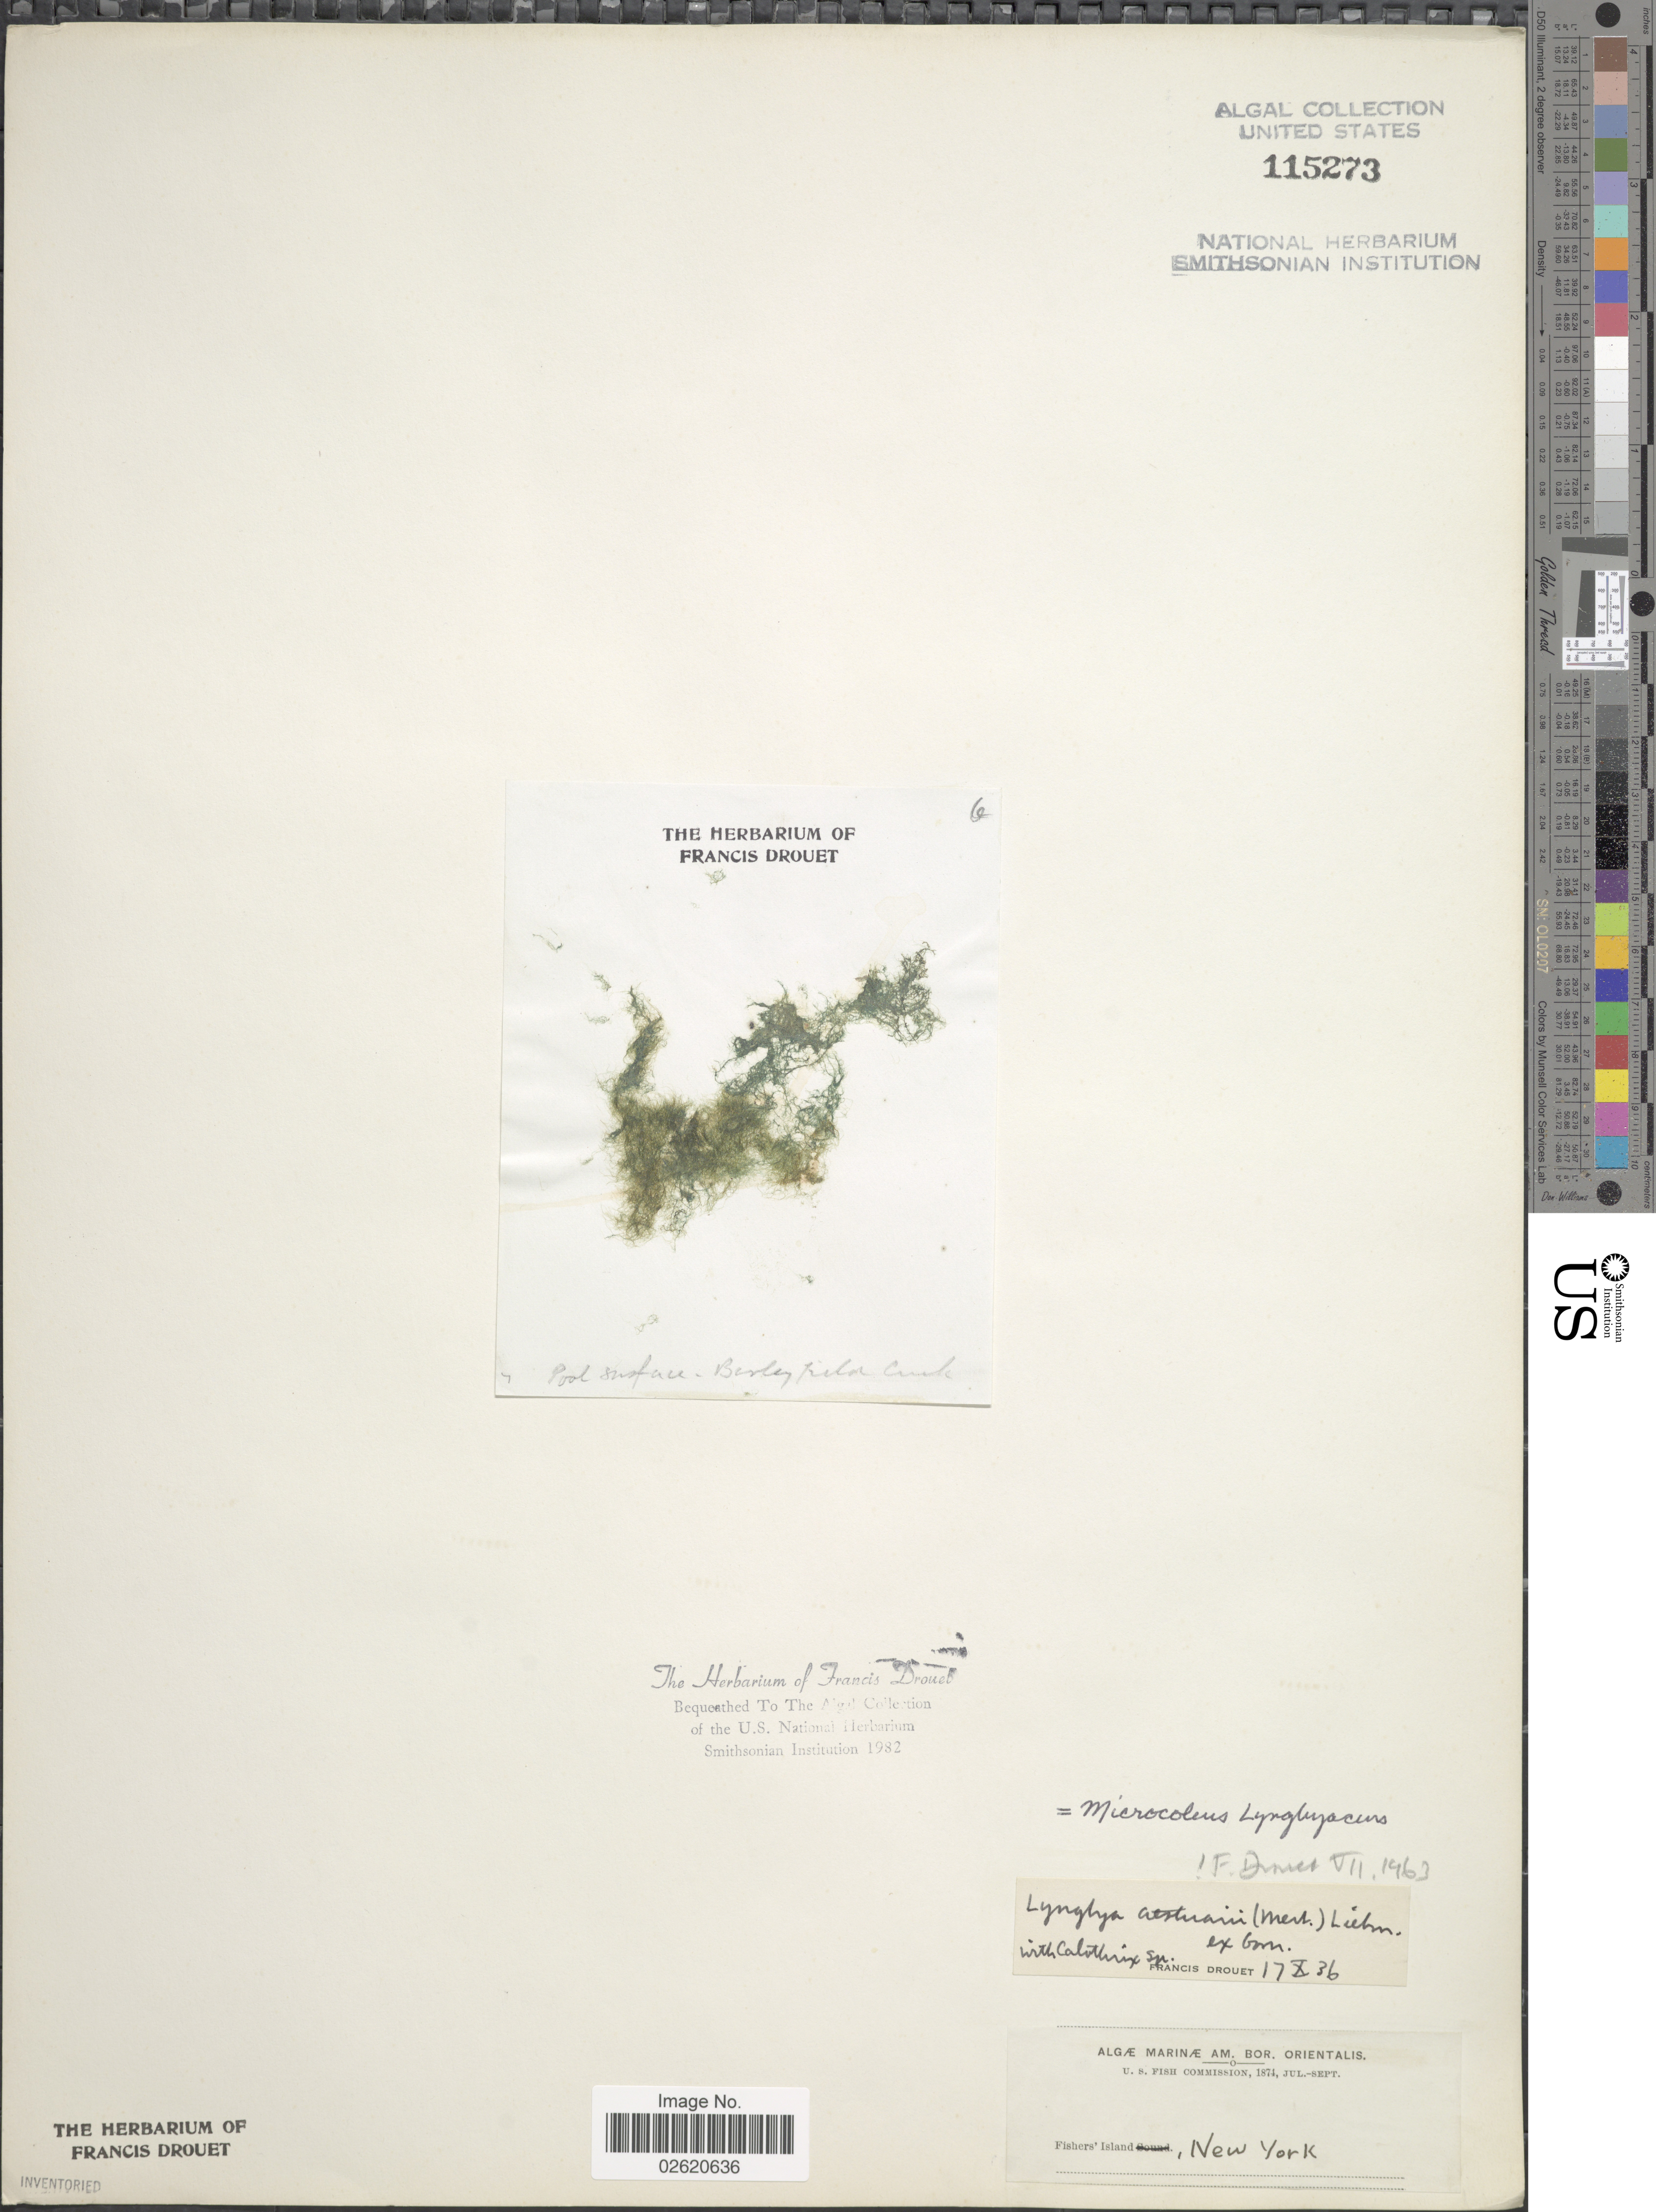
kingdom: Bacteria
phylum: Cyanobacteria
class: Cyanobacteriia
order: Cyanobacteriales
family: Microcoleaceae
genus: Microcoleus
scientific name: Microcoleus lyngbyaceus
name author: Kütz. ex Forti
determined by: Drouet, F. E.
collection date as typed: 1874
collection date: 1874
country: United States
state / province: New York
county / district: Suffolk County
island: Fishers Island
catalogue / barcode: US 115273